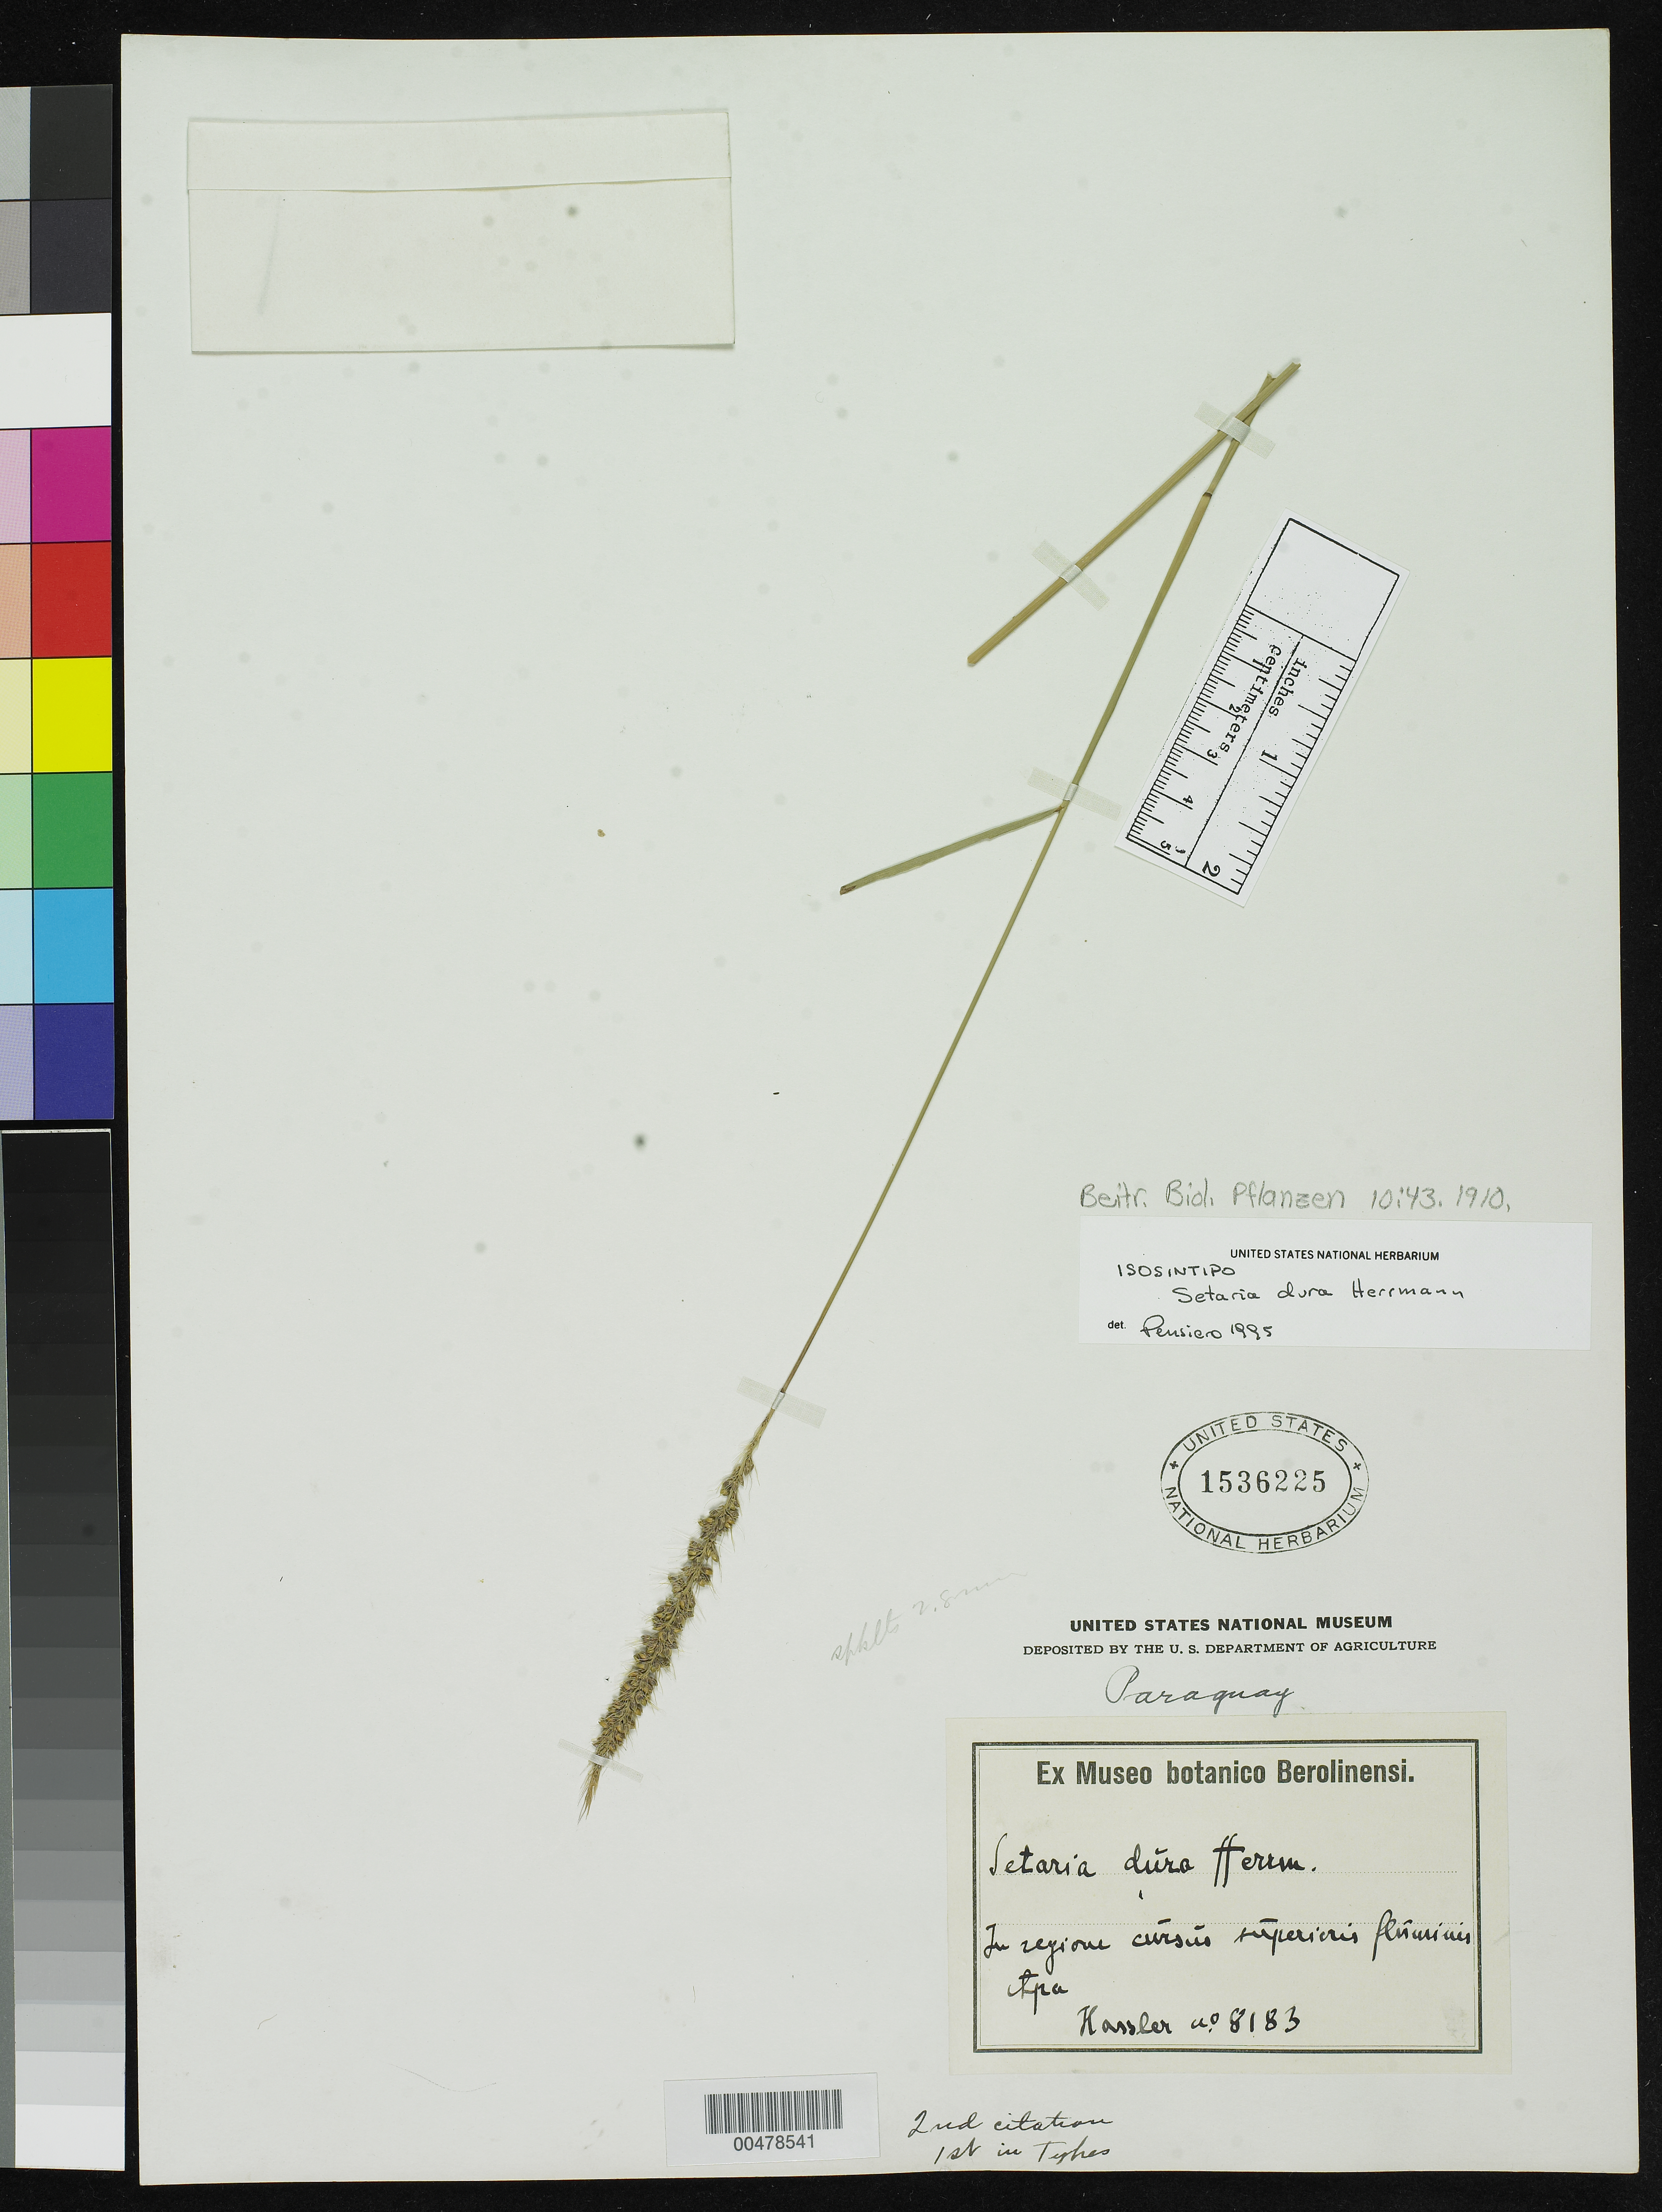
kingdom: Plantae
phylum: Tracheophyta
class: Liliopsida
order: Poales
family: Poaceae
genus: Setaria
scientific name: Setaria dura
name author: R.A.W. Herrm.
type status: Isosyntype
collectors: E. Hassler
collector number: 8183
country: Paraguay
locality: Region cursus superioris fluminis. [region of upper river course?]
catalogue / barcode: US 1536225